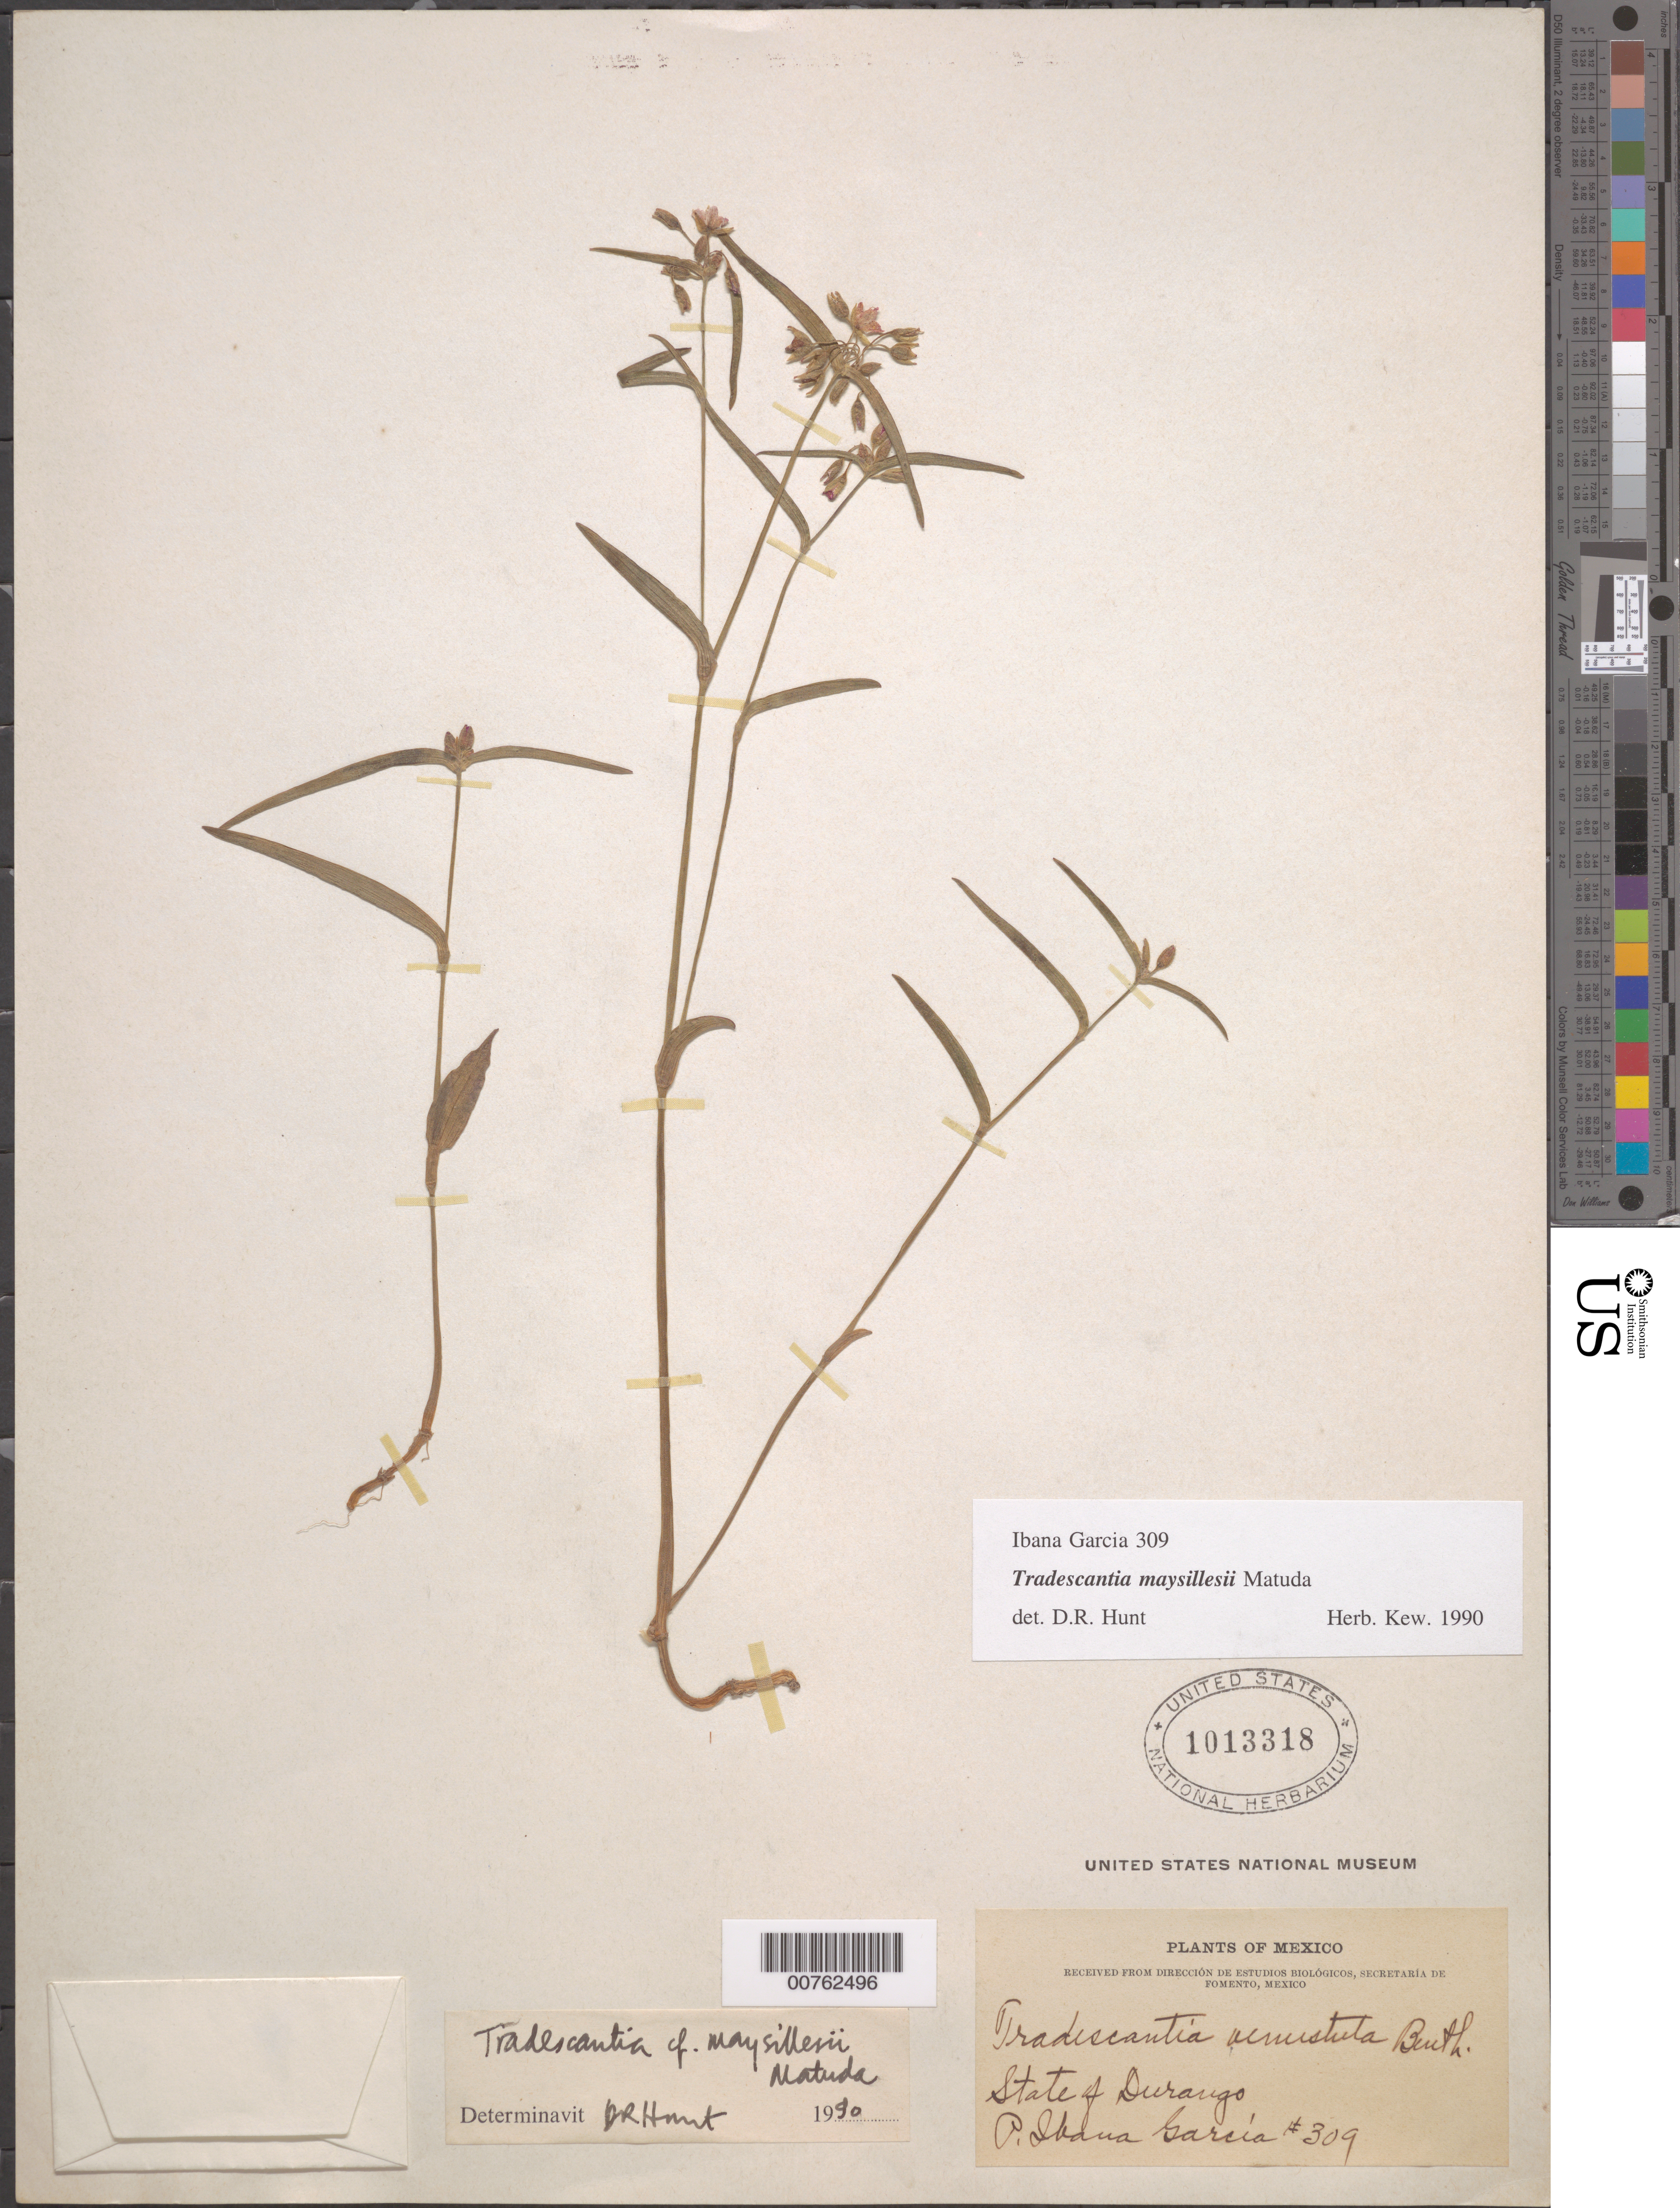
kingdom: Plantae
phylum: Tracheophyta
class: Liliopsida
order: Commelinales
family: Commelinaceae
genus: Tradescantia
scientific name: Tradescantia maysillesii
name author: Matuda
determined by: Hunt, D. R.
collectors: P. I. Garcia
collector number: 309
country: Mexico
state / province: Durango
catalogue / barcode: US 1013318